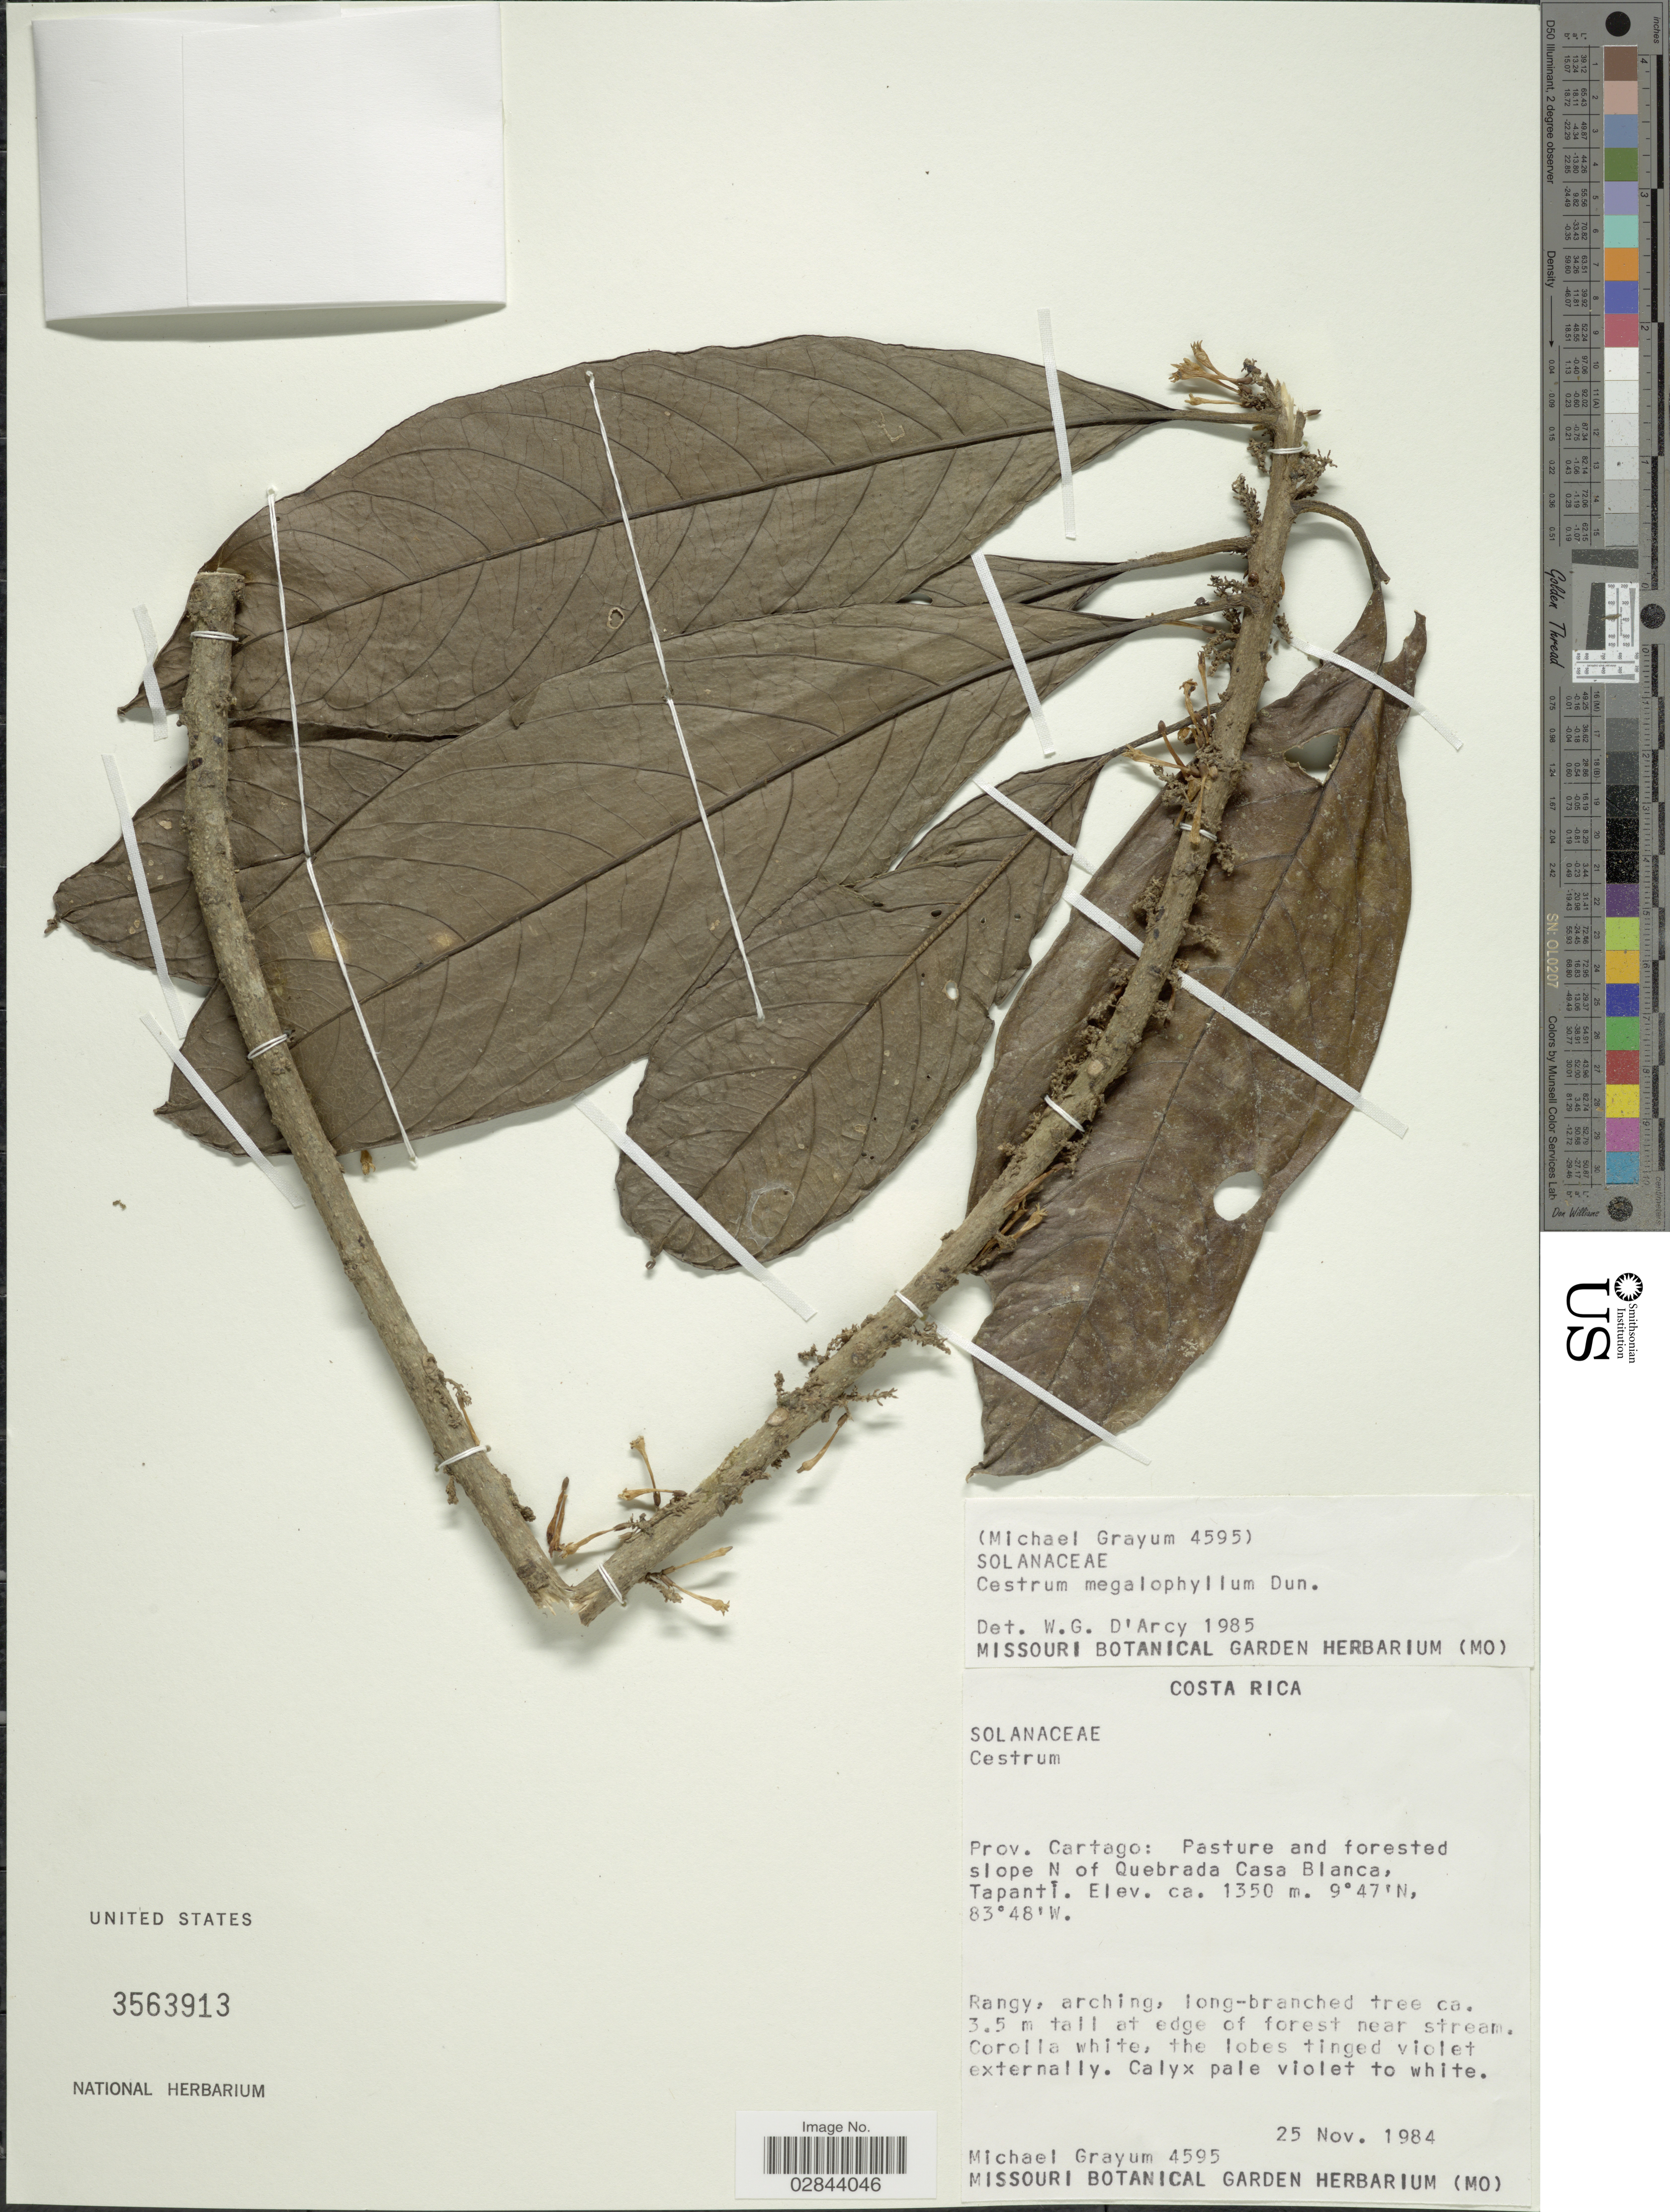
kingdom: Plantae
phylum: Tracheophyta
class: Magnoliopsida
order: Solanales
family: Solanaceae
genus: Cestrum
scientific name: Cestrum schlechtendahlii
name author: G. Don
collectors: M. H. Grayum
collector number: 4595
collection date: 1984-11-25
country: Costa Rica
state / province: Cartago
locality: Prov. Cartago: Pasture and forested slope N of Quebrada Casa Blanca, Tapanti.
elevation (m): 1350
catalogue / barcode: US 3563913